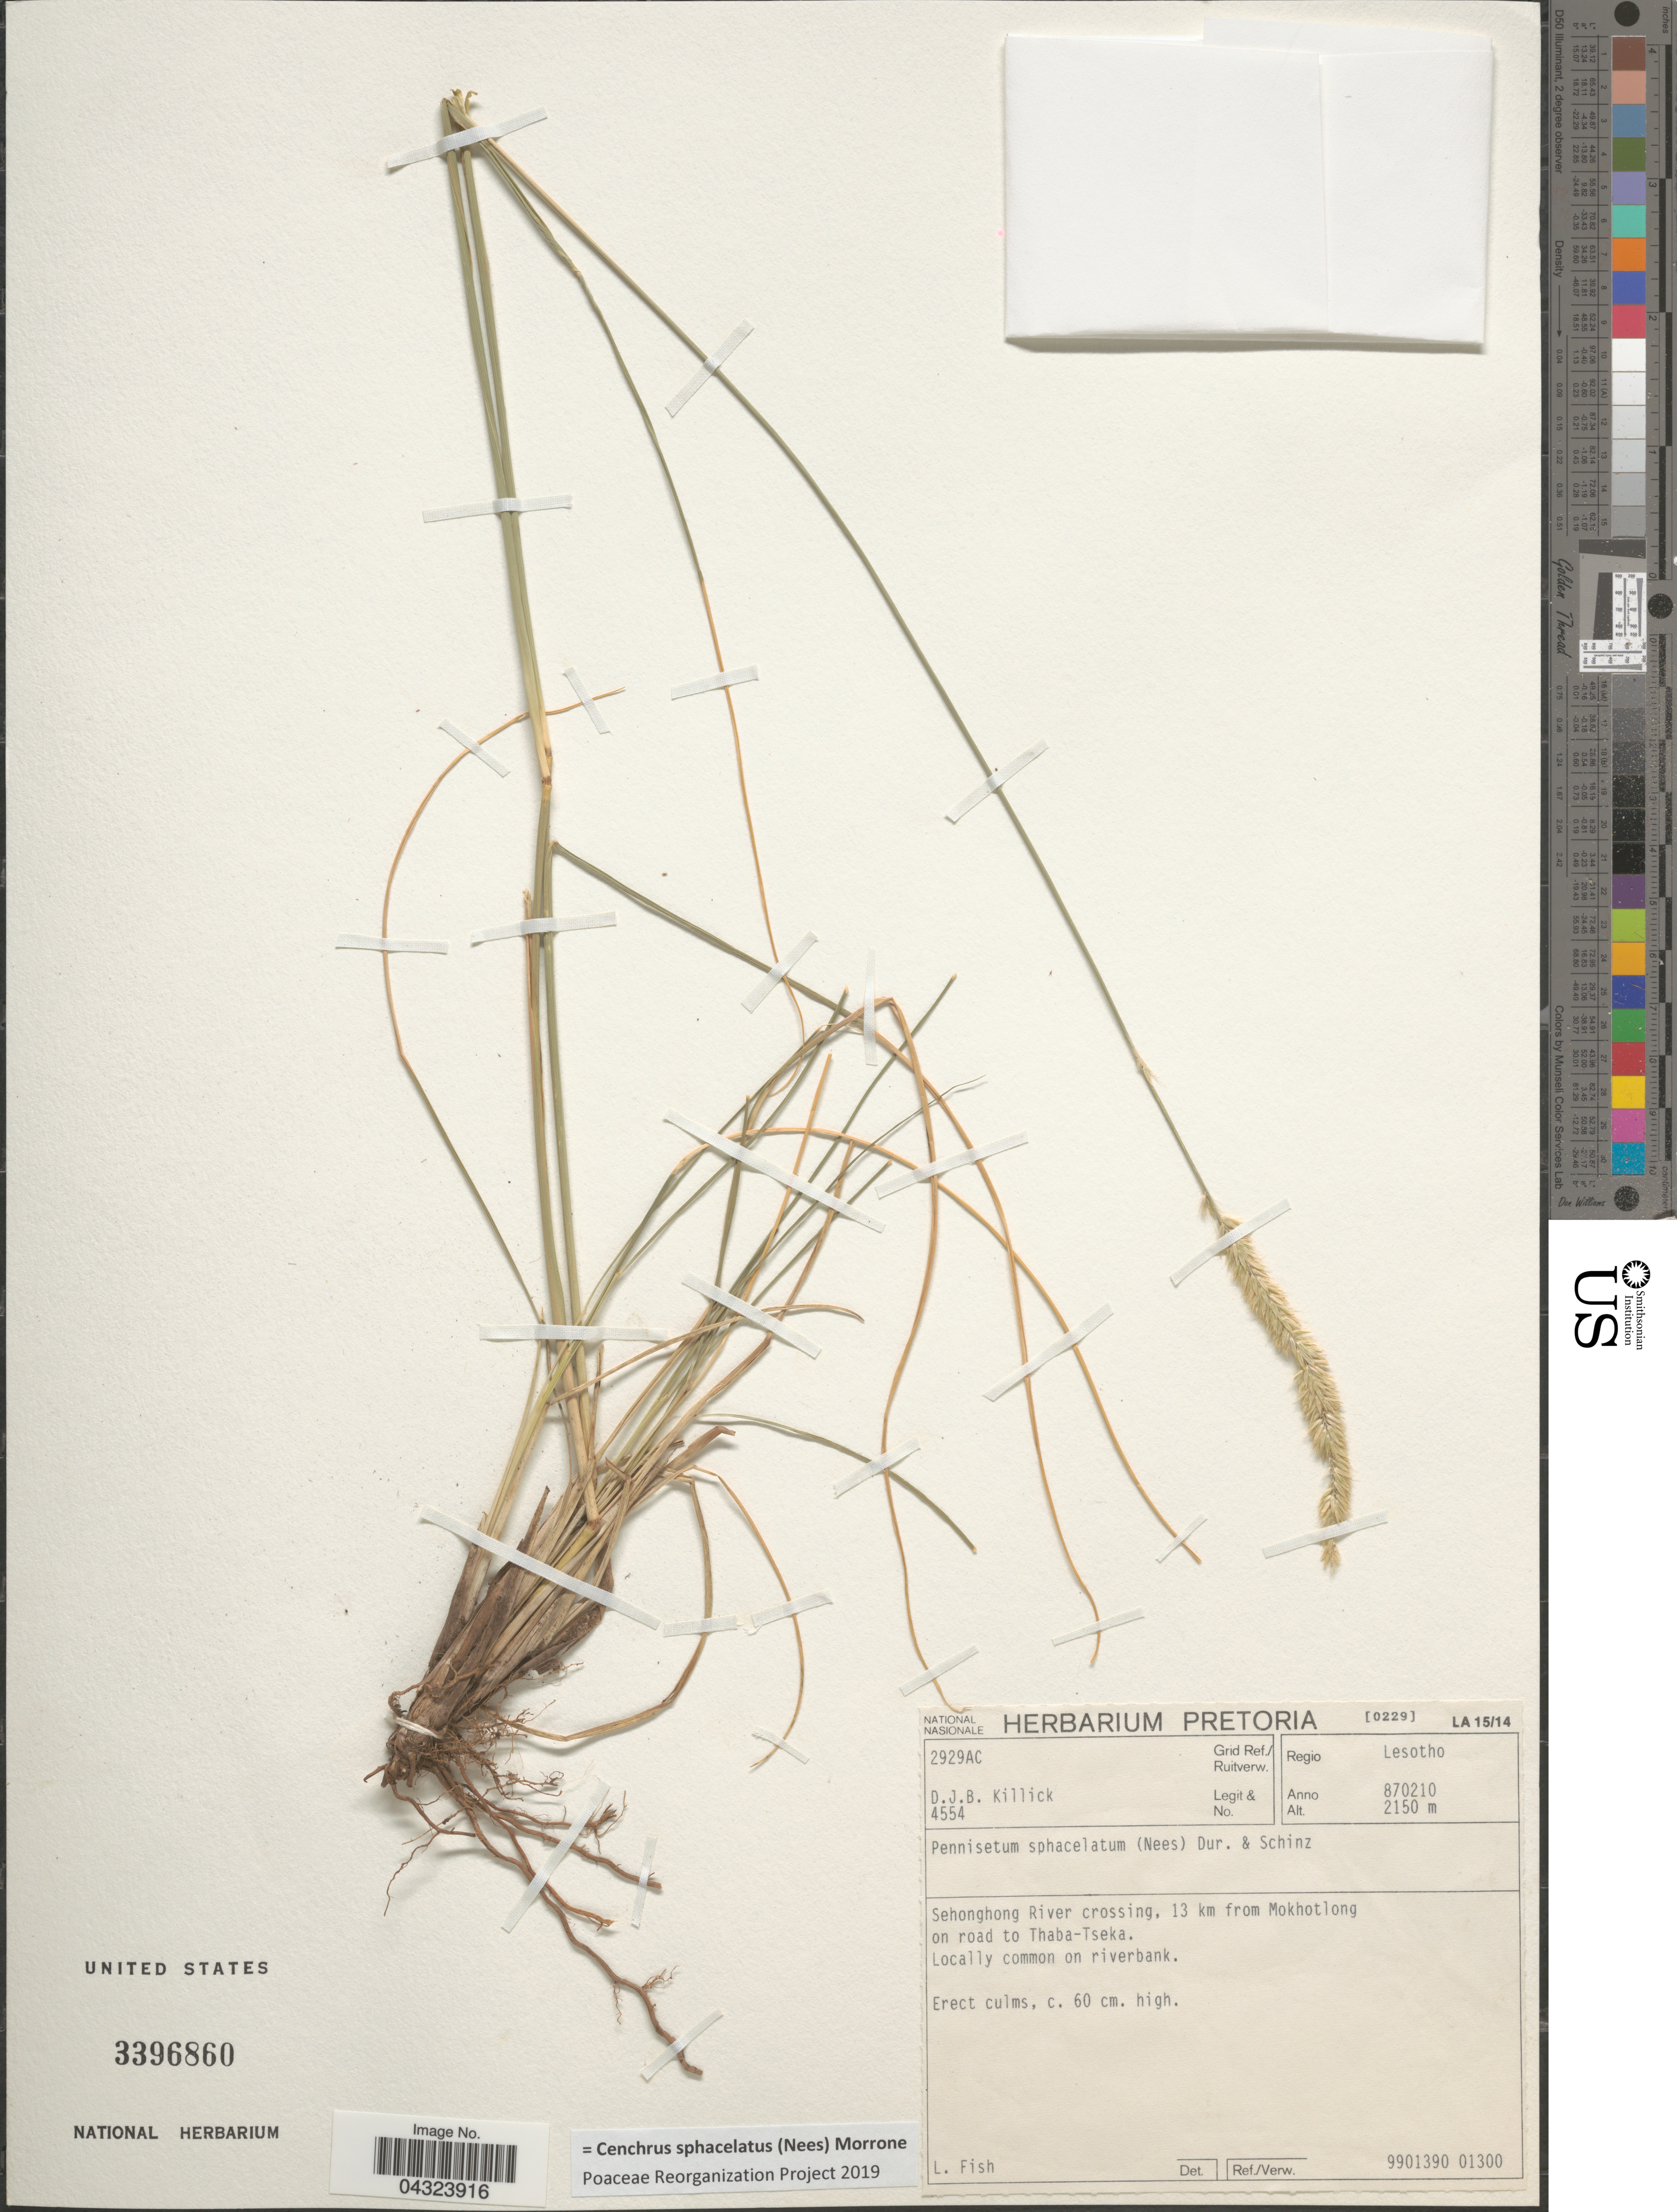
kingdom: Plantae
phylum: Tracheophyta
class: Liliopsida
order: Poales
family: Poaceae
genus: Cenchrus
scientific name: Cenchrus sphacelatus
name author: (Nees) Morrone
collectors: D. Killick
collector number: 4554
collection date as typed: Transcribed d/m/y: 10/2/87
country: Lesotho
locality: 2929AC Grid Ref./Ruitverw. Regio Lesotho. Sehonghong River crossing, 13 km from Mokhotlong on road to Thaba-Tseka.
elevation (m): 2150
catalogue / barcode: US 3396860